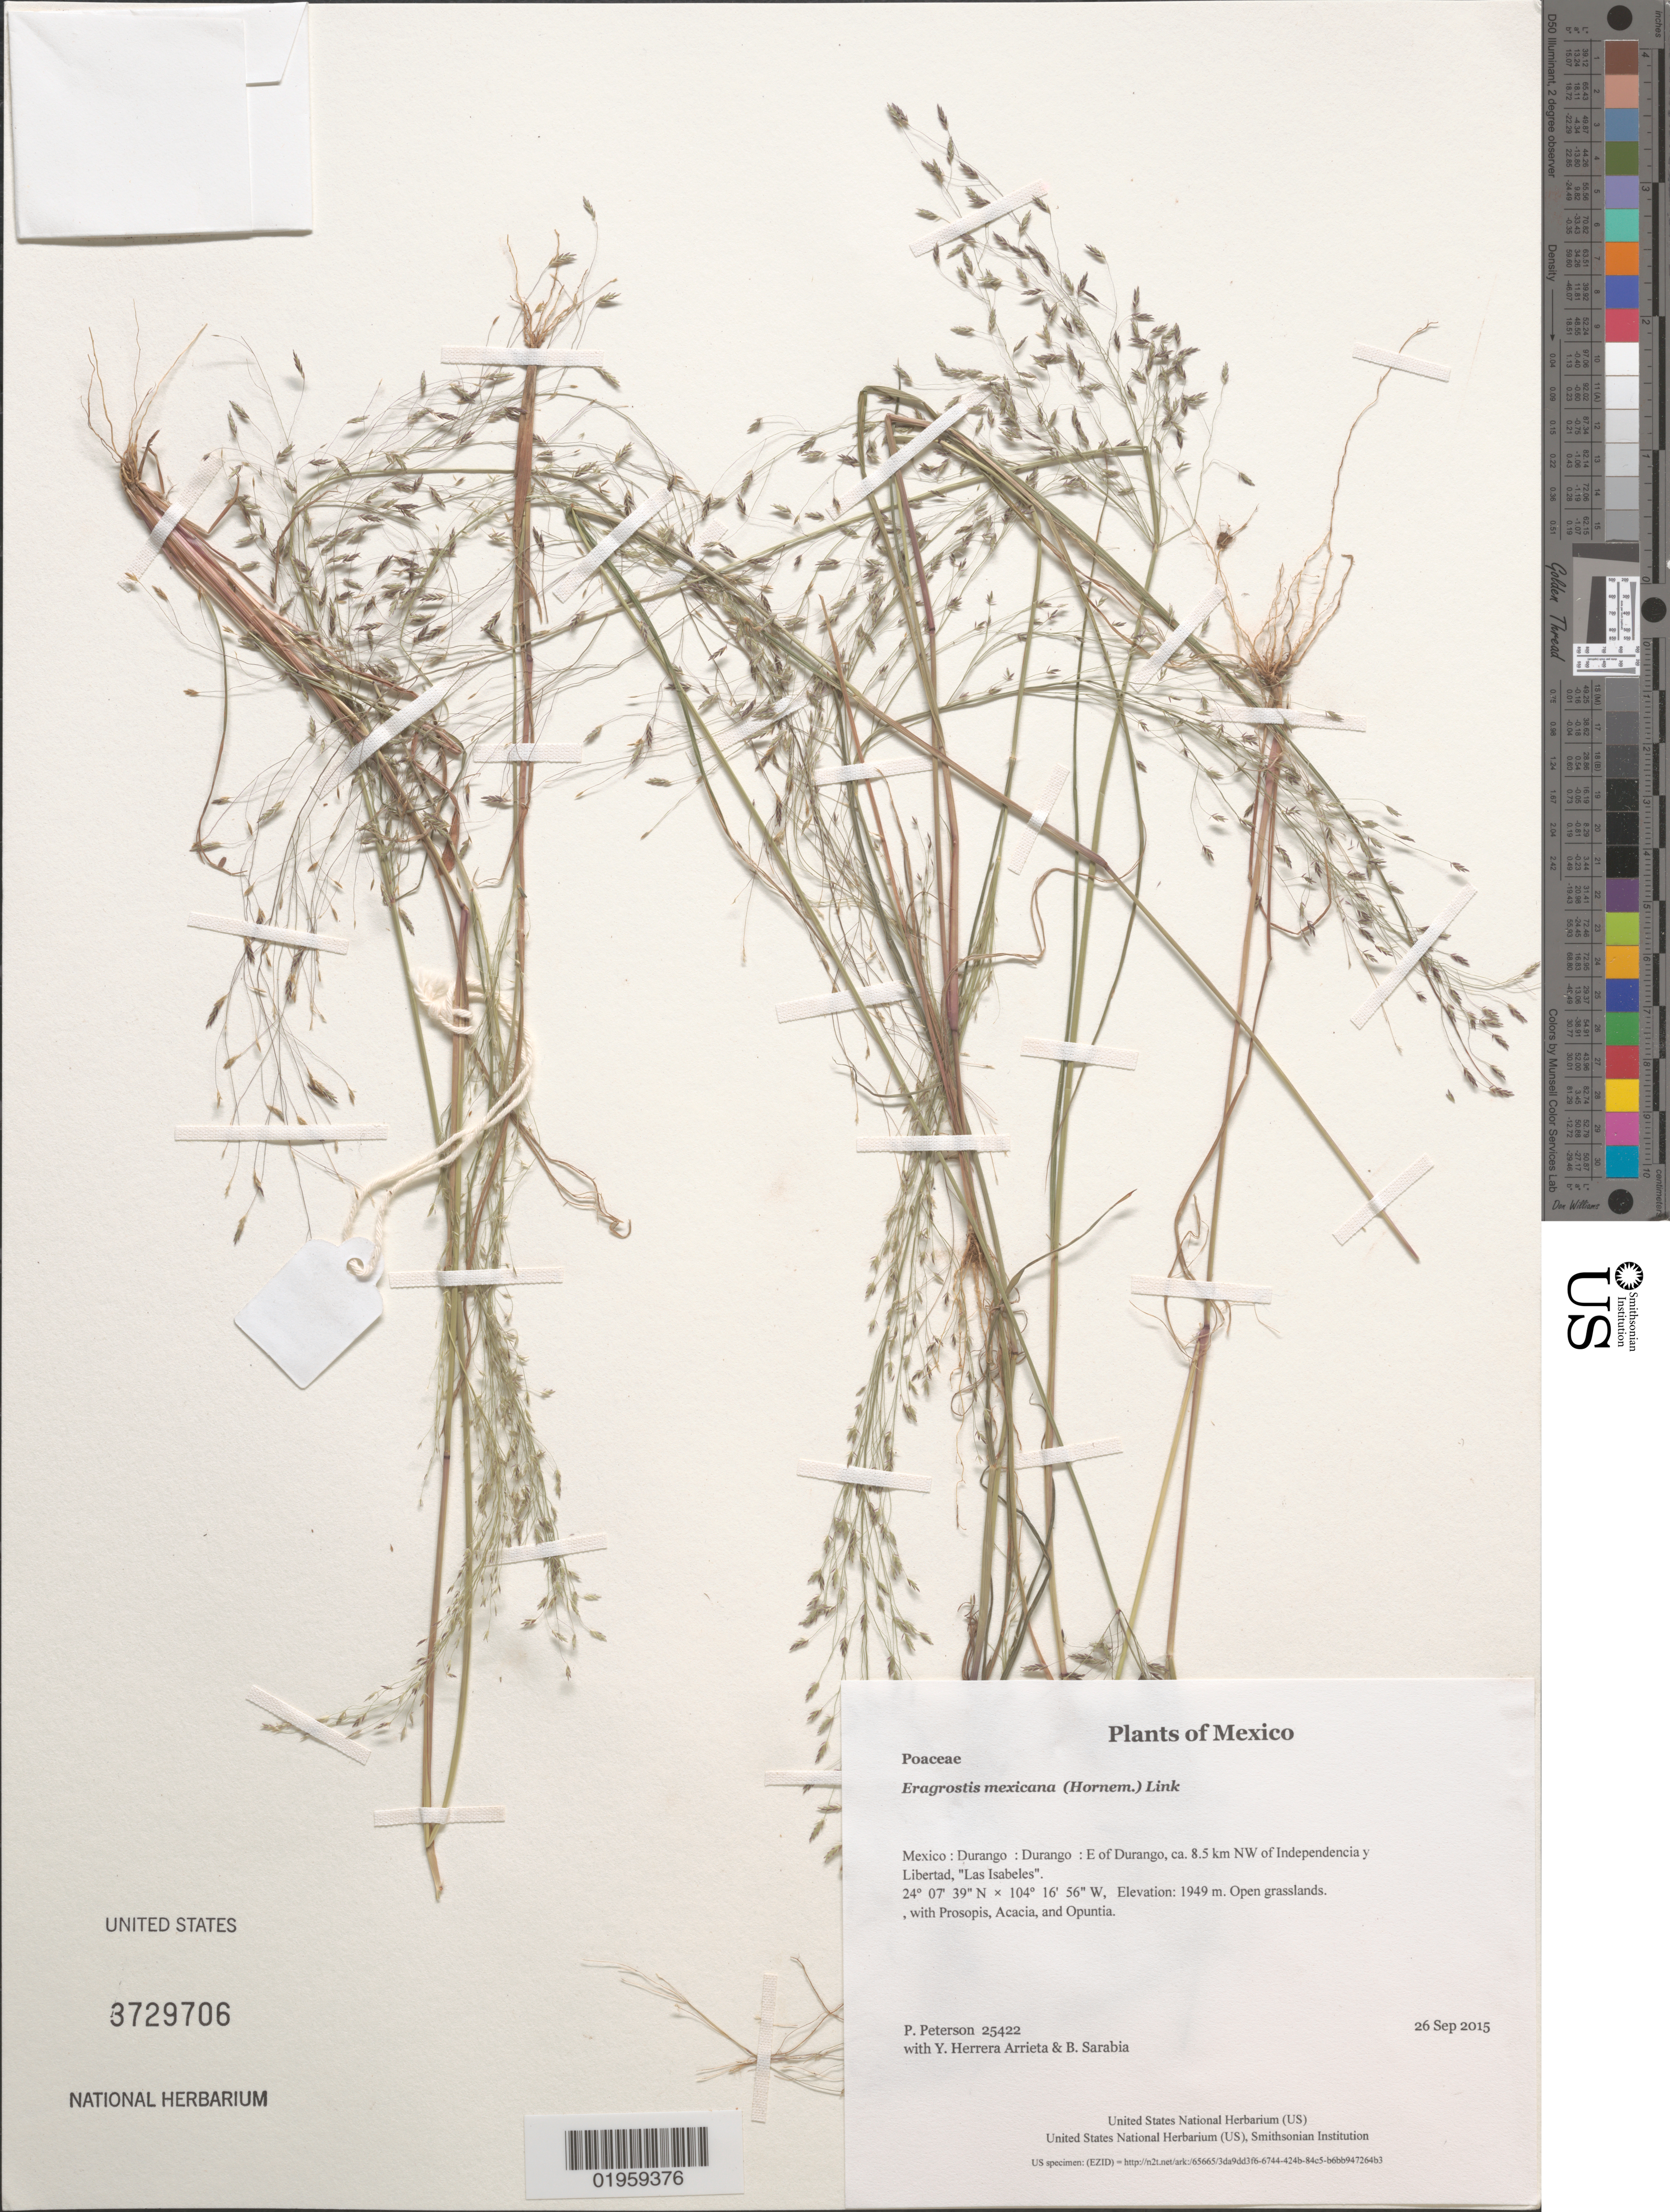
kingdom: Plantae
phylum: Tracheophyta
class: Liliopsida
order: Poales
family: Poaceae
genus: Eragrostis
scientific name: Eragrostis mexicana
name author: (Hornem.) Link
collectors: P. M. Peterson, Y. Herrera Arrieta & B. Sarabia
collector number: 25422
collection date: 2015-09-26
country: Mexico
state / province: Durango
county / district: Durango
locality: E of Durango, ca. 8.5 km NW of Independencia y Libertad, "Las Isabeles".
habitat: Open grasslands.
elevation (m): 1949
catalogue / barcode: US 3729706